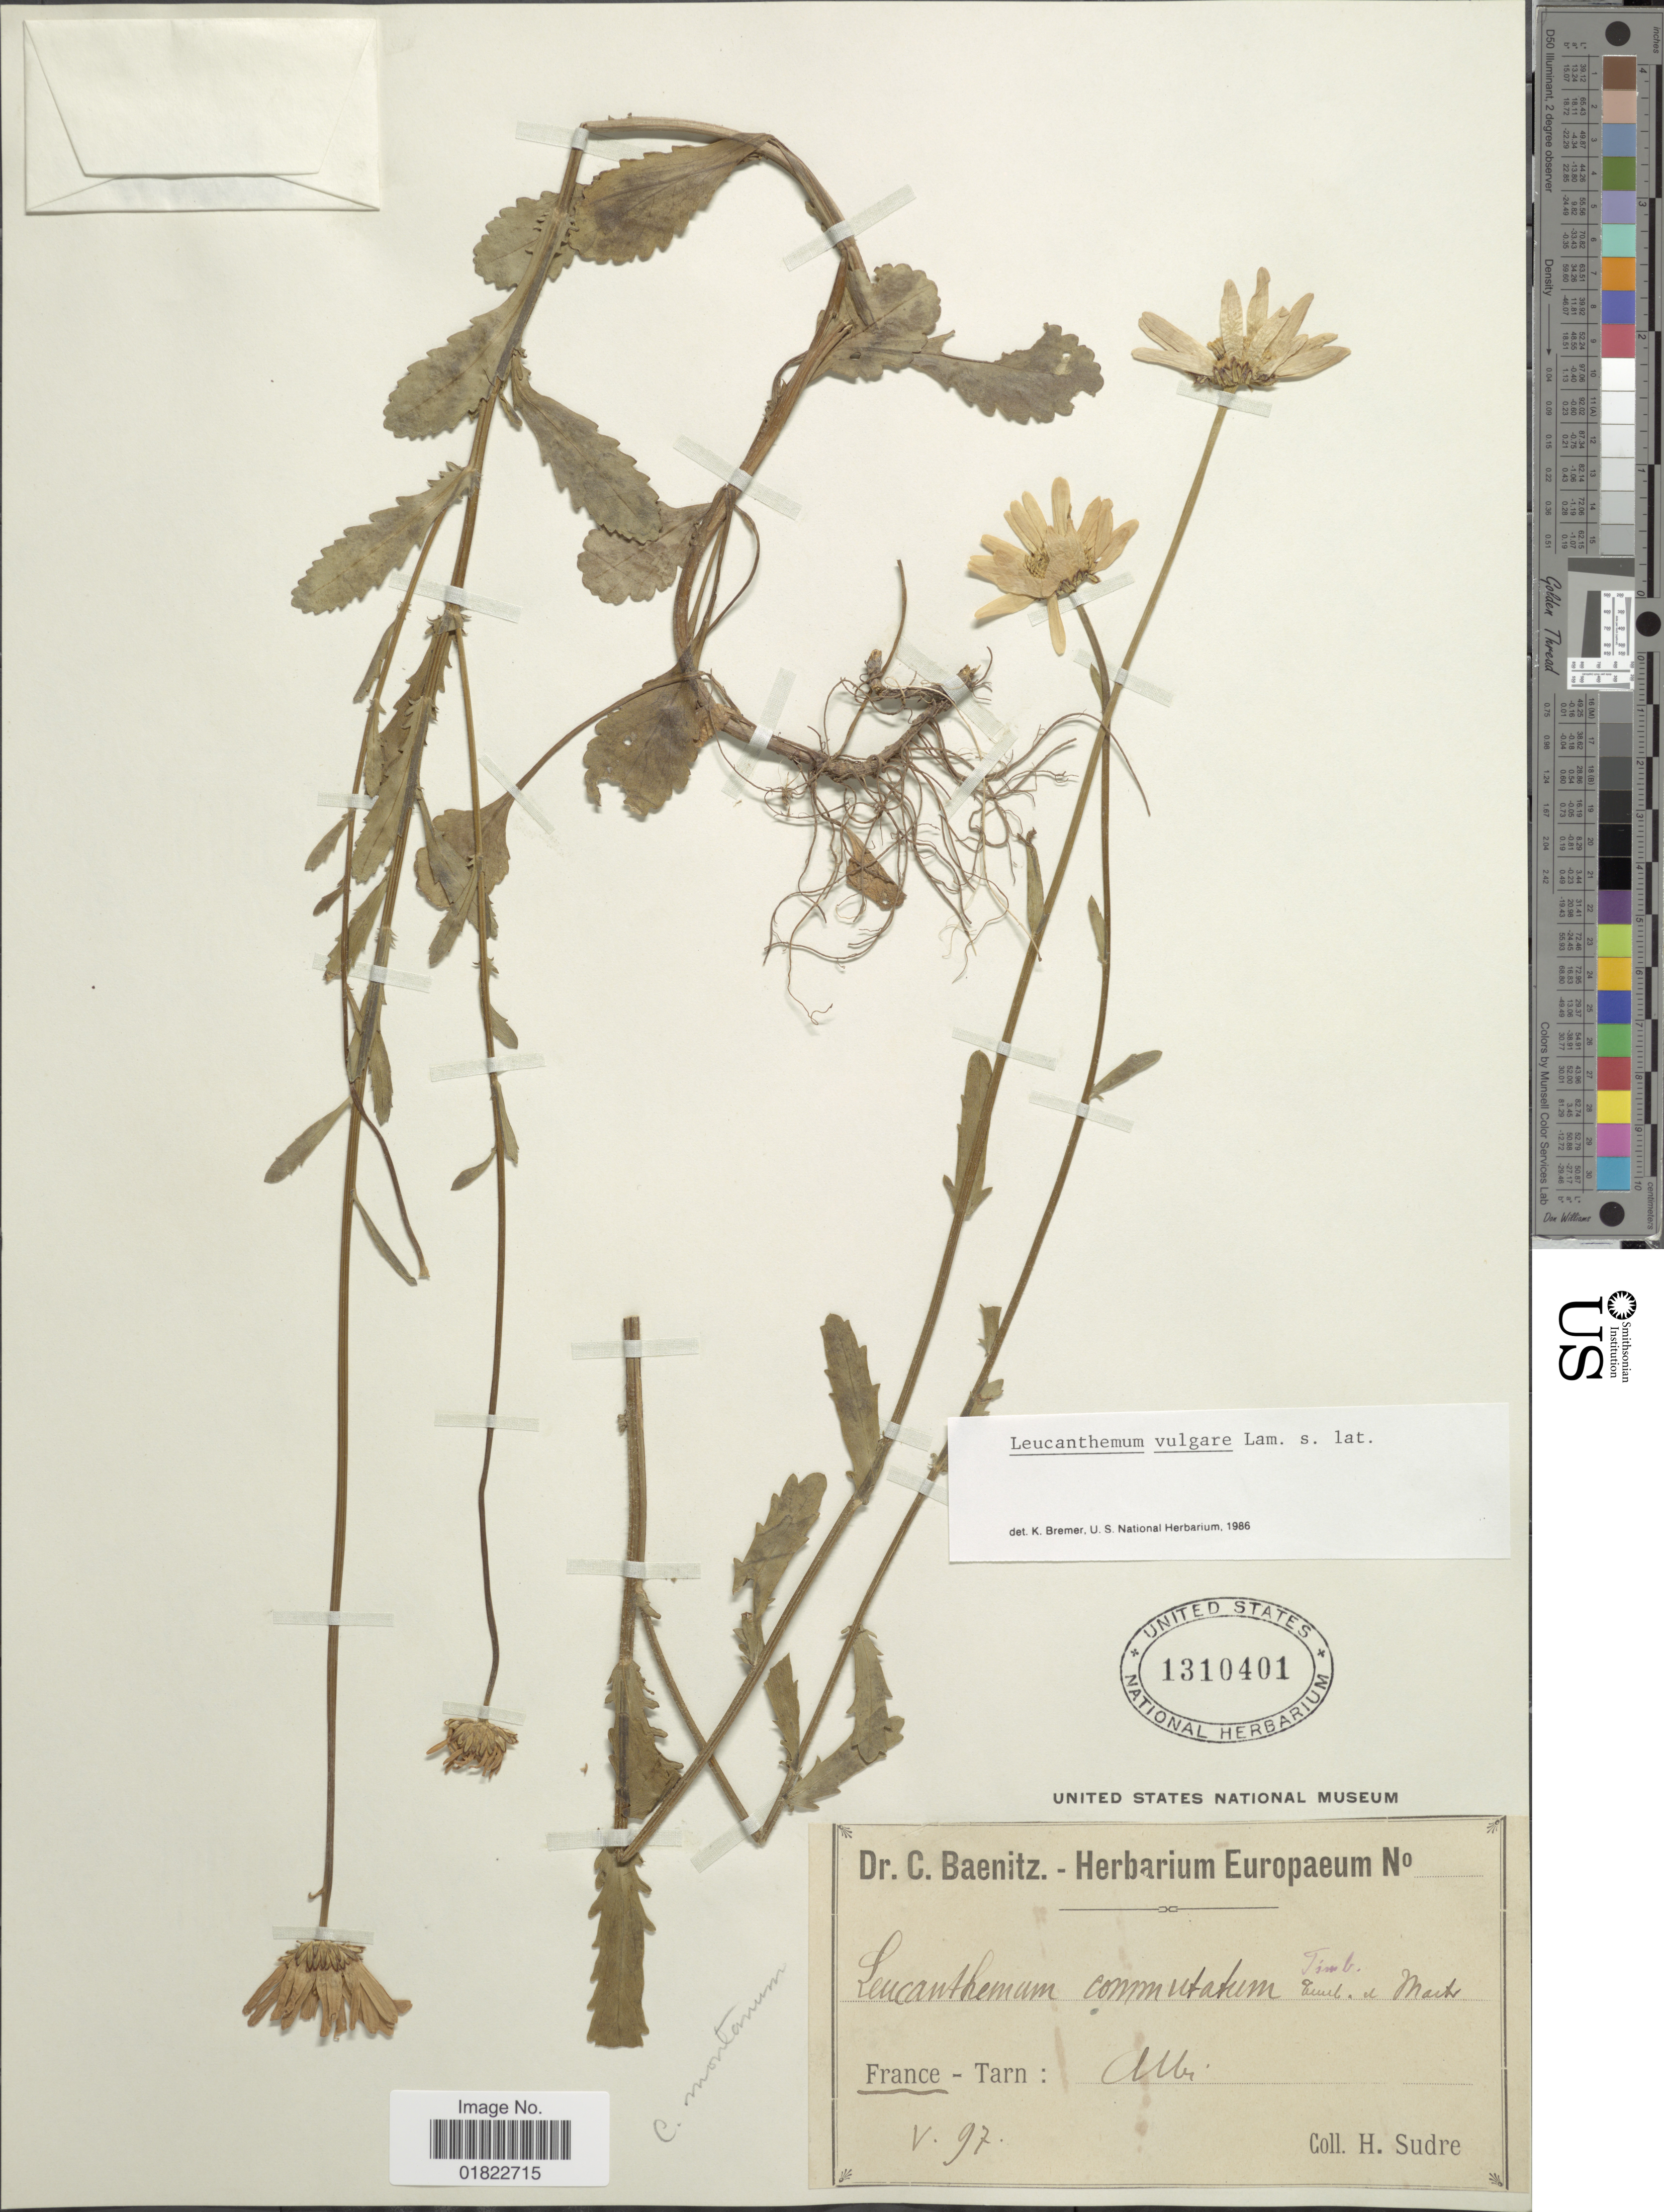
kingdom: Plantae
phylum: Tracheophyta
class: Magnoliopsida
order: Asterales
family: Asteraceae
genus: Leucanthemum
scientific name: Leucanthemum vulgare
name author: Lam.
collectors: H. Sudre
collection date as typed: Transcribed d/m/y: /5/97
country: France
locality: Frace - Tarn: Ubi.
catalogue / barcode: US 1310401